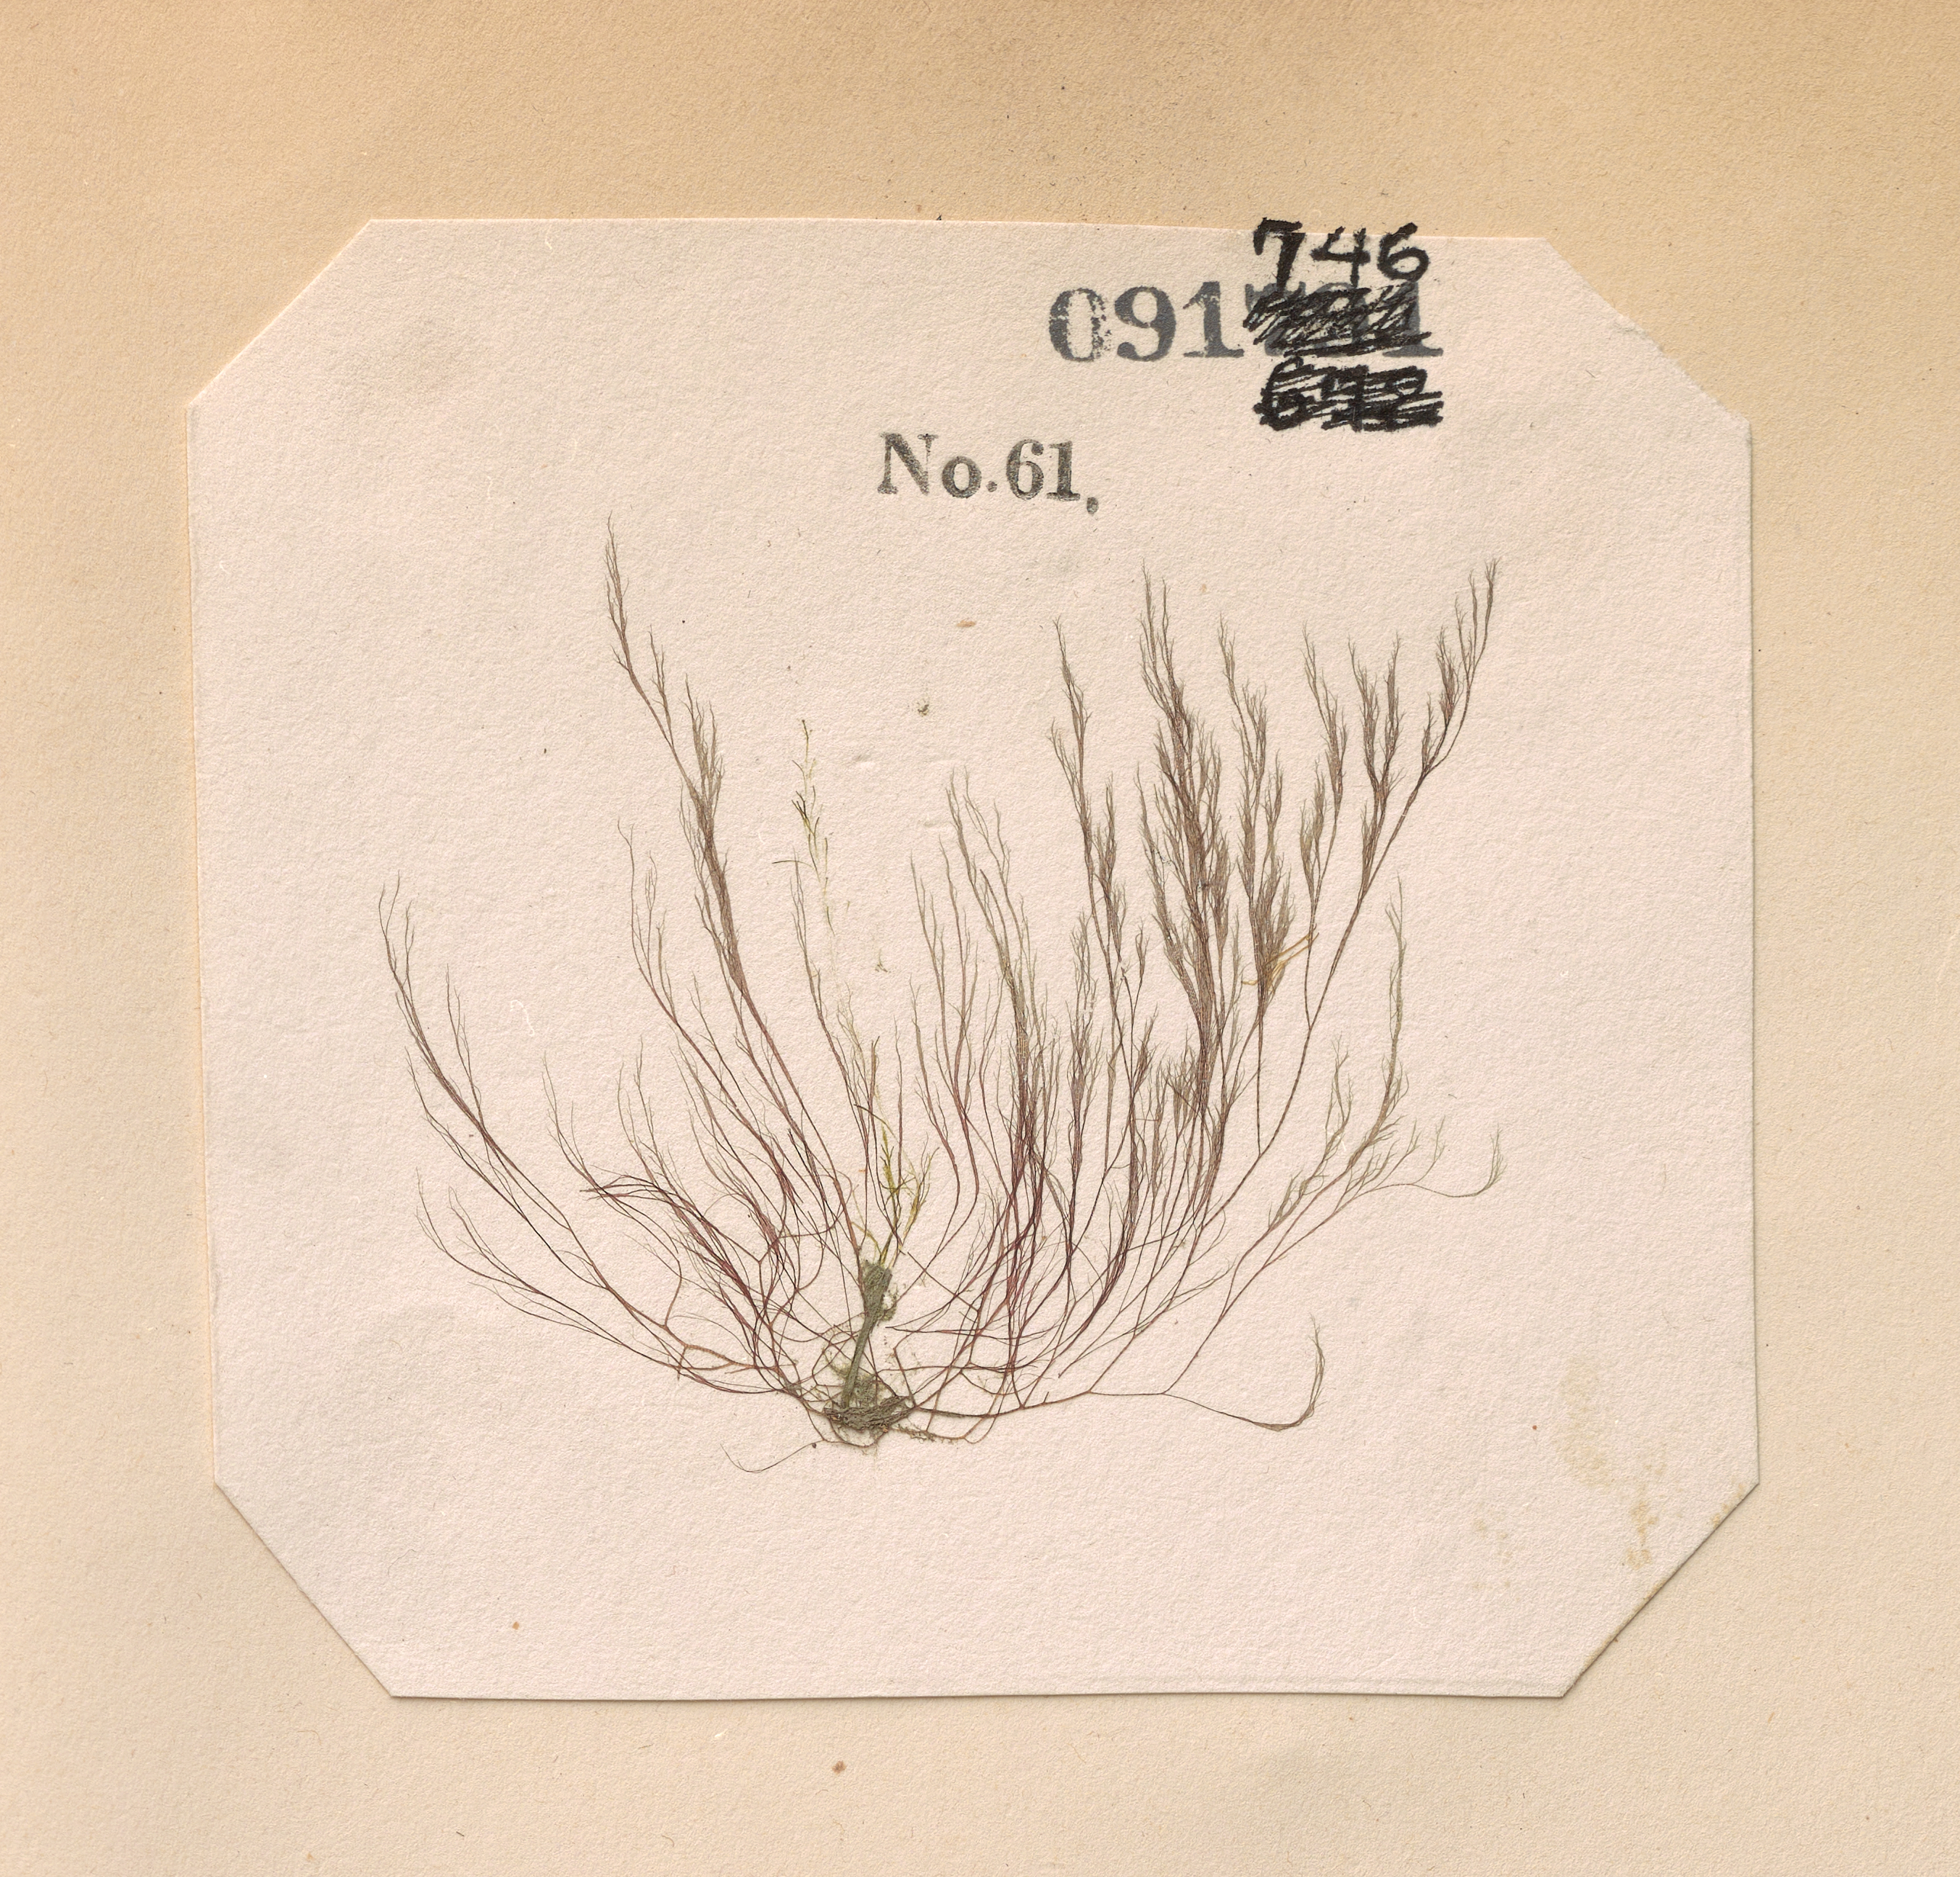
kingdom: Plantae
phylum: Rhodophyta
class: Florideophyceae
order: Ceramiales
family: Rhodomelaceae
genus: Carradoriella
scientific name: Carradoriella denudata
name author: (Dillwyn) Savoie & G.W. Saunders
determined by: Algae name updating Project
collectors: C. Durant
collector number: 61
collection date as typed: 1850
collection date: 1850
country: United States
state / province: New York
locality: New York Harbor mouth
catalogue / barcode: US 91746